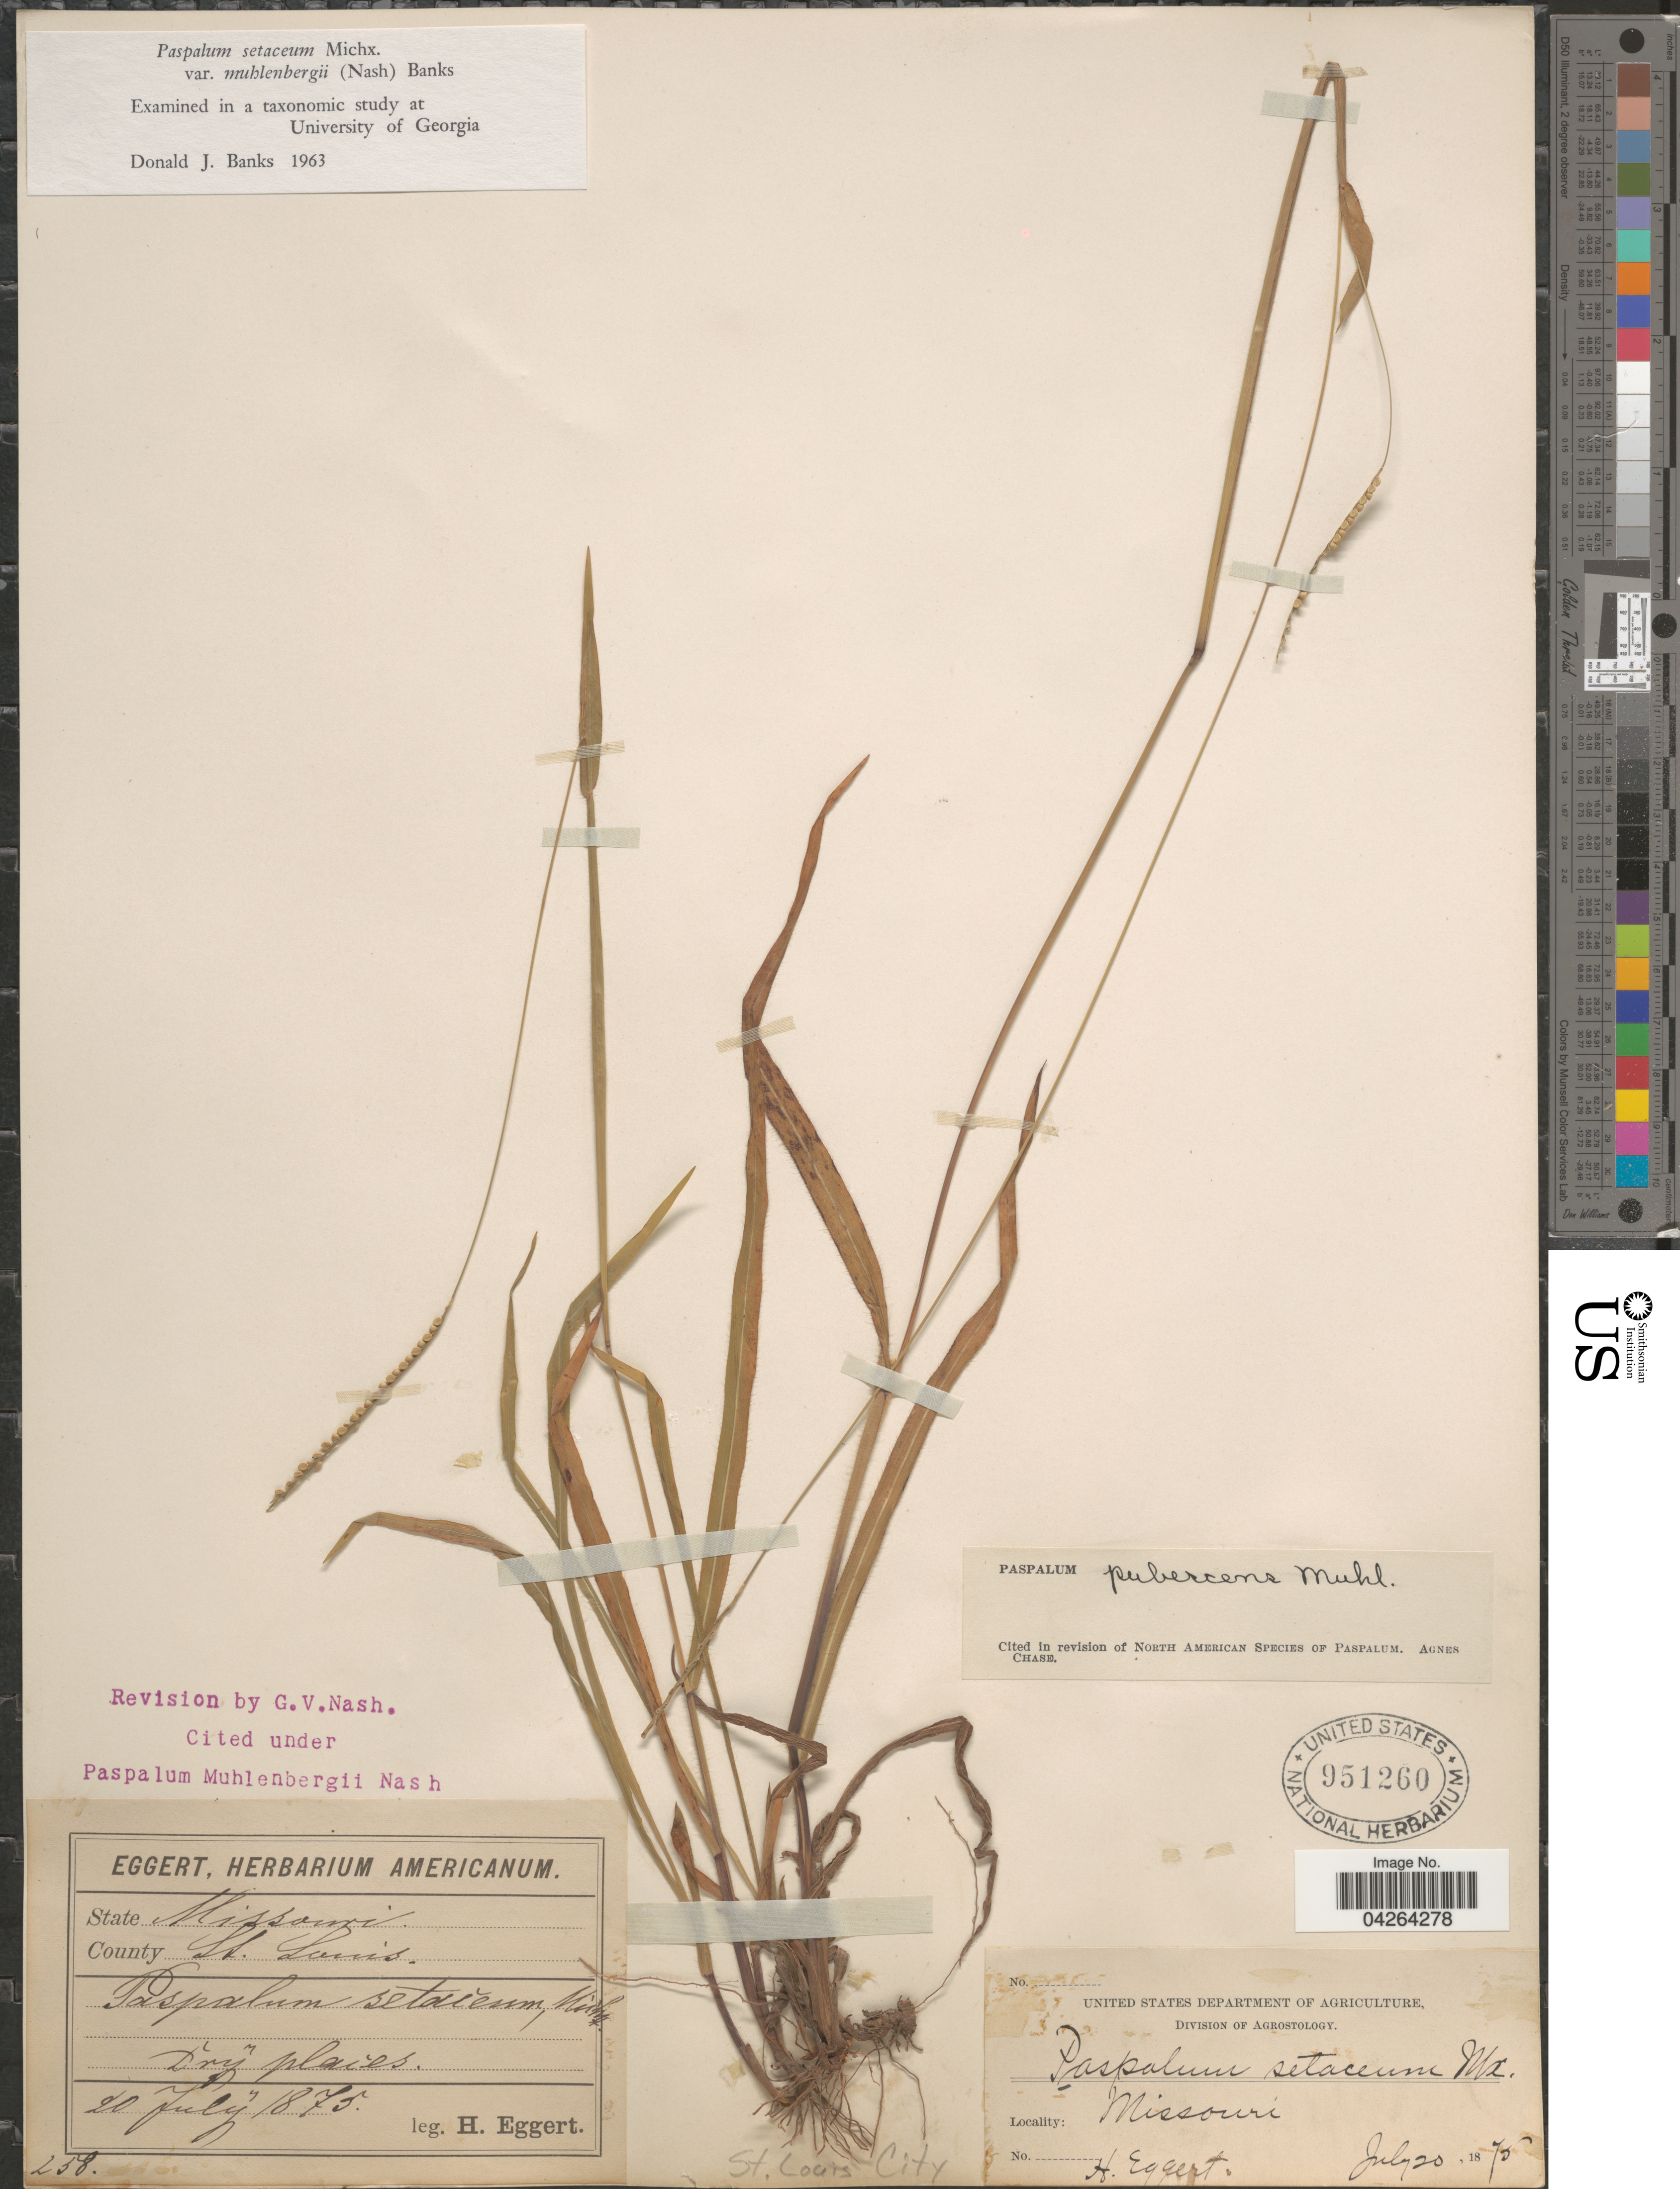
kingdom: Plantae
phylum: Tracheophyta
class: Liliopsida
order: Poales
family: Poaceae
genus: Paspalum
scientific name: Paspalum setaceum var. muhlenbergii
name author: (Nash) D.J. Banks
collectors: H. Eggert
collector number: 258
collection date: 1875-07-20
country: United States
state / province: Missouri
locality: County St. Louis.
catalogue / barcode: US 951260